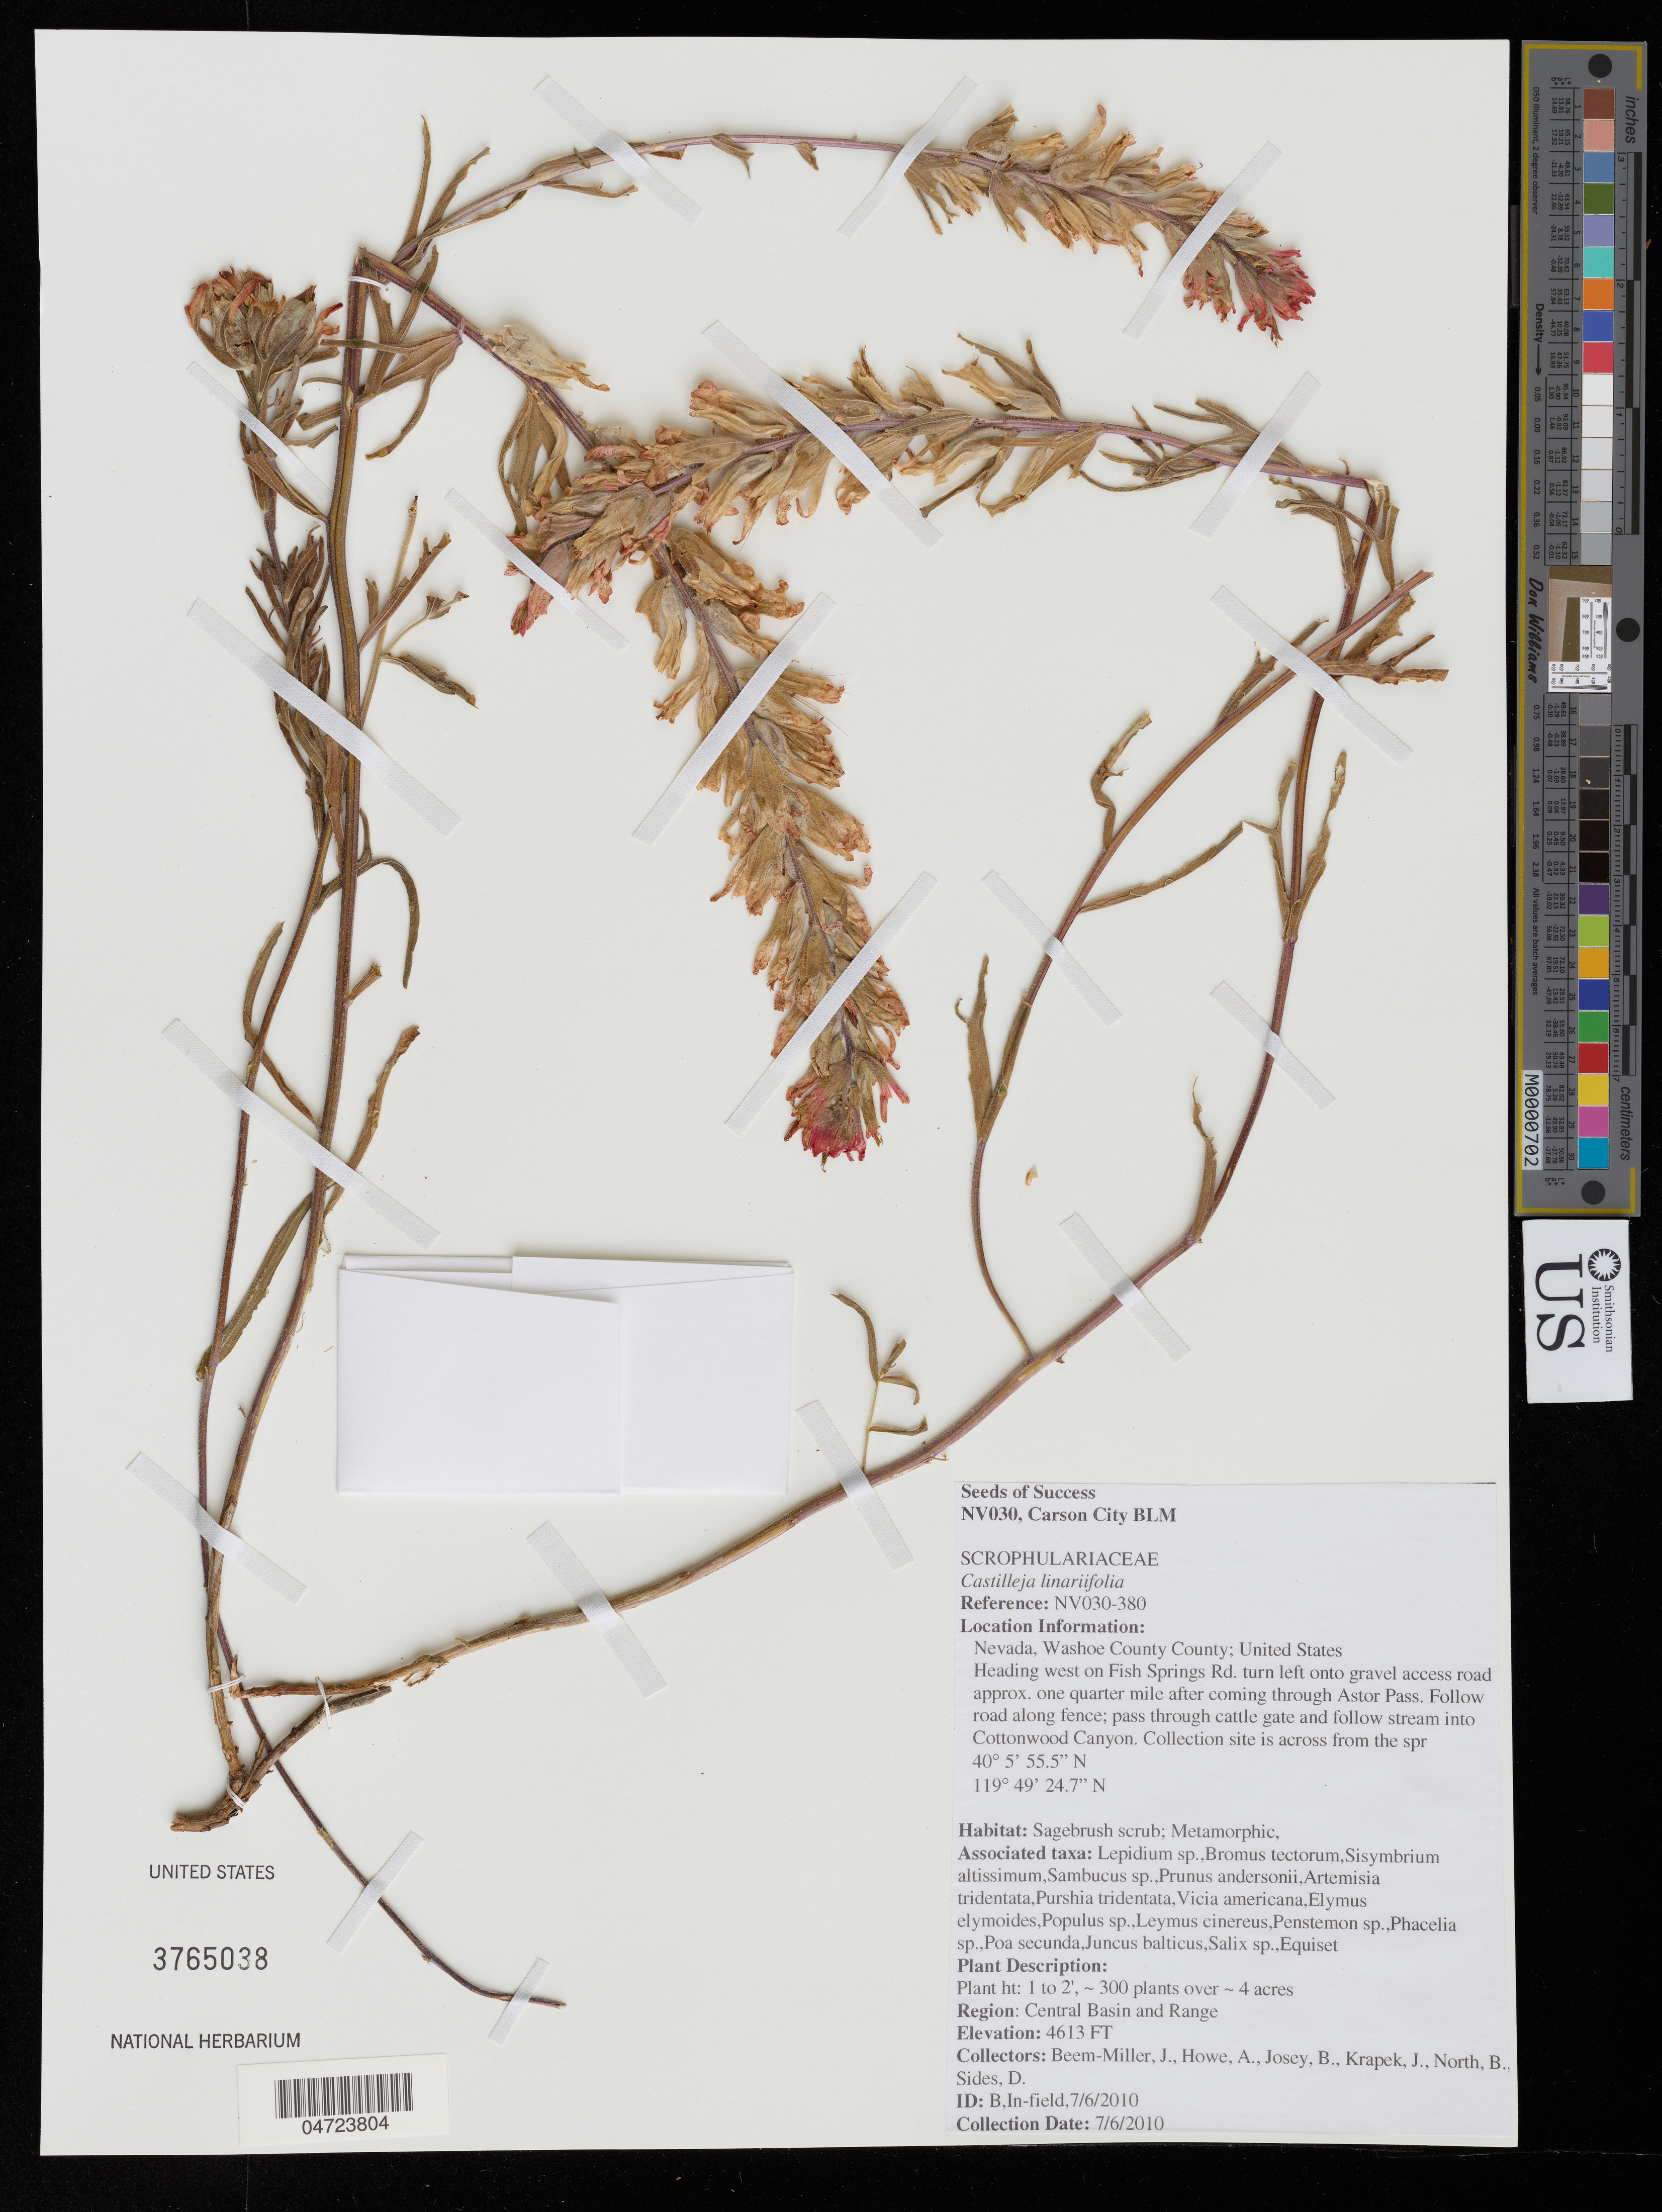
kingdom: Plantae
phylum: Tracheophyta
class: Magnoliopsida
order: Lamiales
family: Orobanchaceae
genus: Castilleja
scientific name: Castilleja linariifolia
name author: Benth.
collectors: J. Beam-Miller, A. Howe, B. Josey, J. Krapek & et al.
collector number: NV030-380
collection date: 2010-07-06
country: United States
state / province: Nevada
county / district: Washoe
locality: Washoe County. Heading west on Fish Springs Rd. turn left onto gravel access road approx. one quarter mile after coming through Astor Pass. Follow road along fence; pass through cattle gate and follow stream into Cottonwood Canyon. Collection site is across from the spr. Region: Central Basin and Range.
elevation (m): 1406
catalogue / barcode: US 3765038